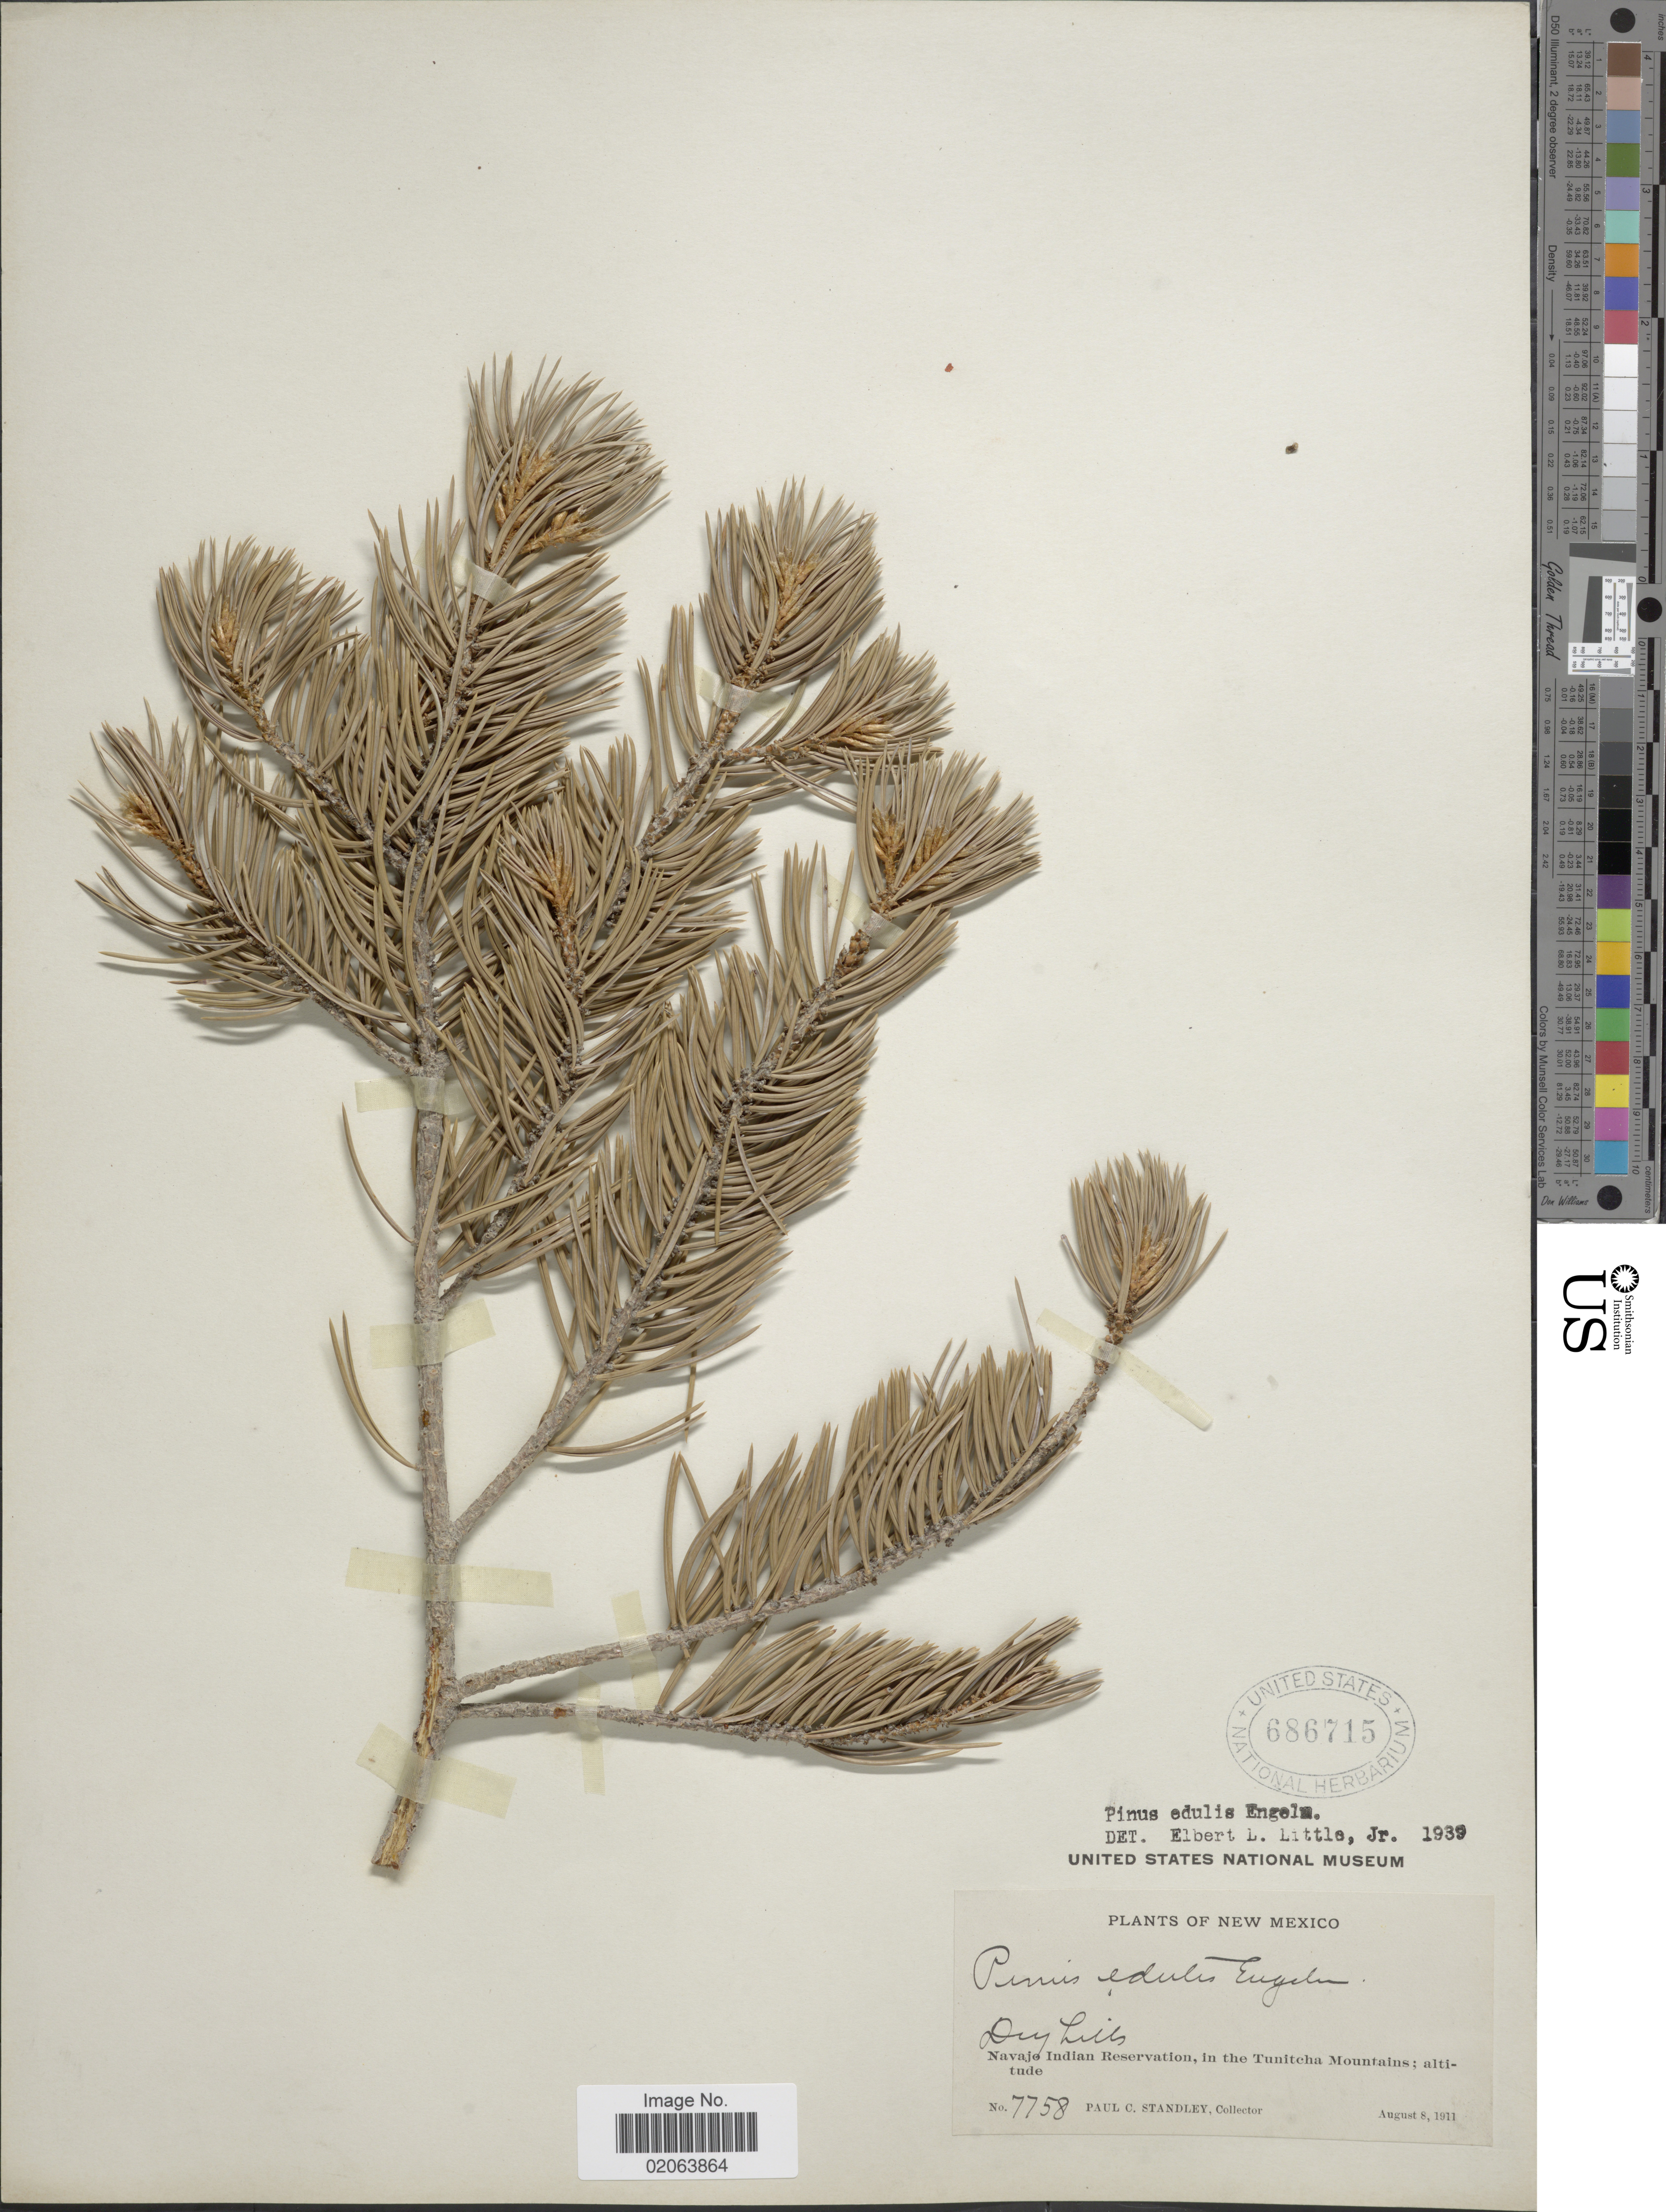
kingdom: Plantae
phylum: Tracheophyta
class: Pinopsida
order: Pinales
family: Pinaceae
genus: Pinus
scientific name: Pinus edulis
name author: Engelm.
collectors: P. C. Standley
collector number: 7758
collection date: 1911-08-08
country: United States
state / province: New Mexico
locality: Navajo Indian Reservation, in the Tunitcha Mountains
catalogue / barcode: US 686715